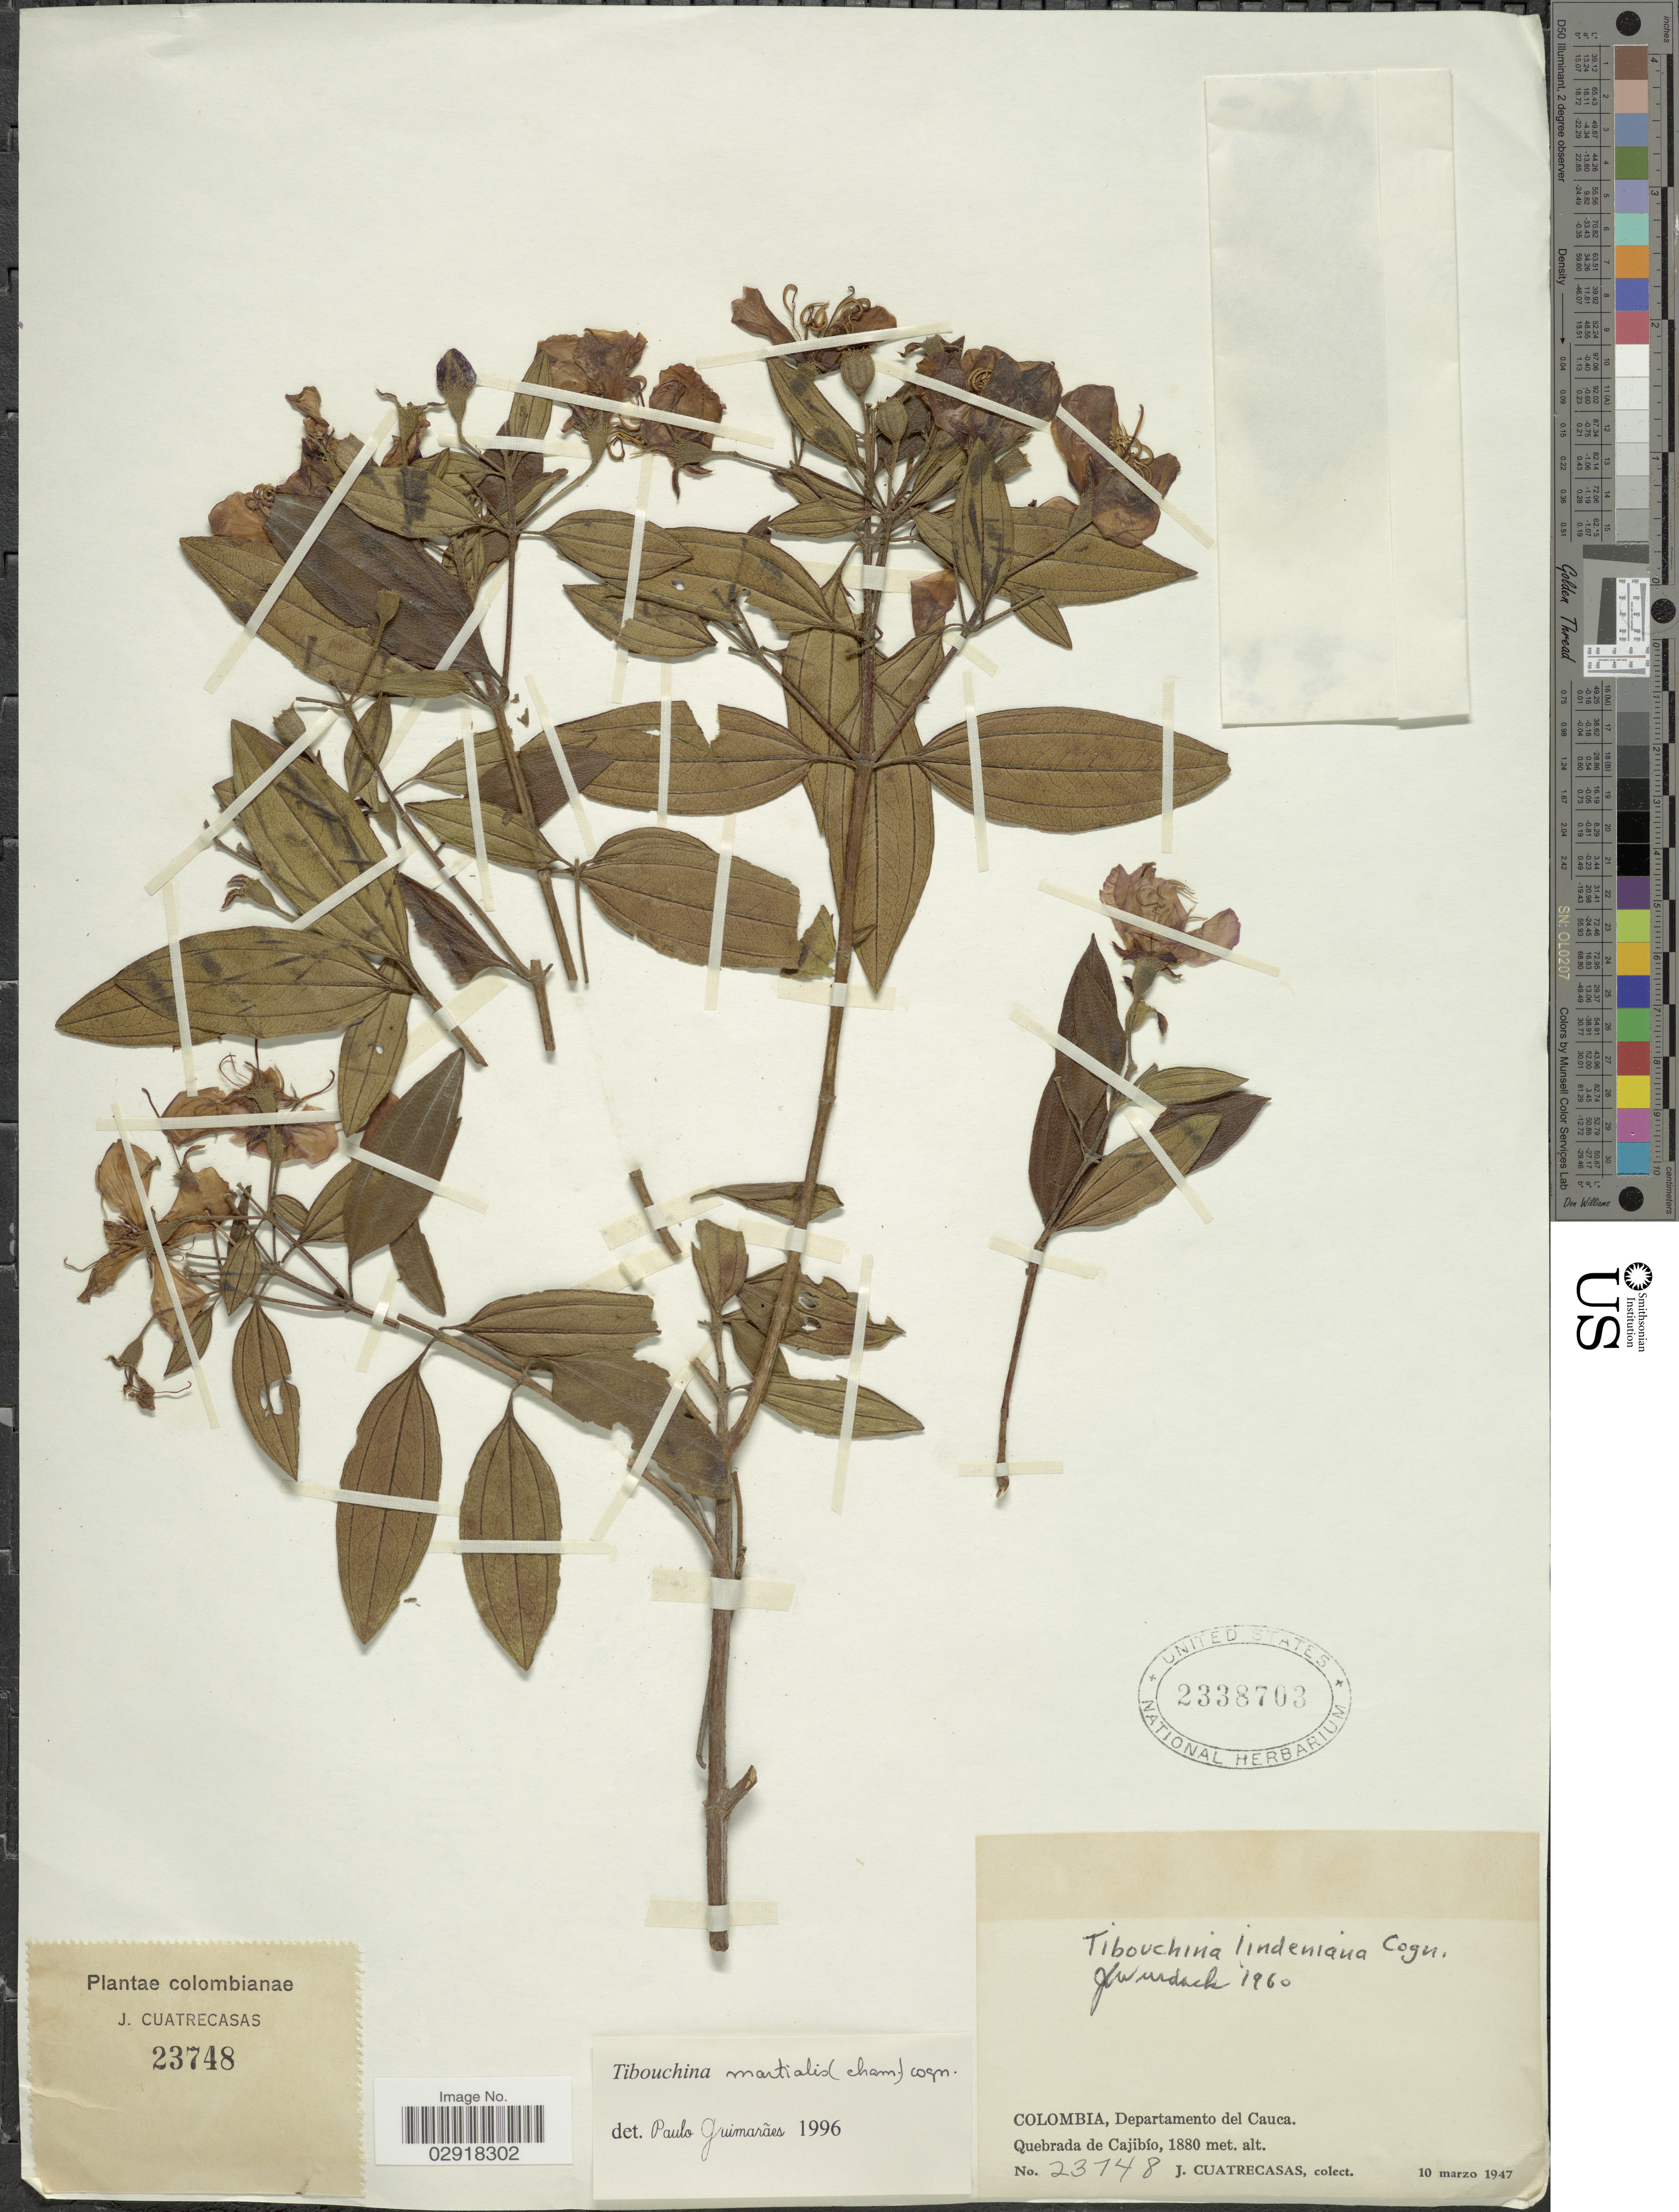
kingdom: Plantae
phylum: Tracheophyta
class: Magnoliopsida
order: Myrtales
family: Melastomataceae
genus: Pleroma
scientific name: Pleroma martiale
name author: (Cham.) Triana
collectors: J. Cuatrecasas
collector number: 23748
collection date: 1947-03-10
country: Colombia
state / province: Cauca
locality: Departamento del Cauca, Quebrada de Cajibío.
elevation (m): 1880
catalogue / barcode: US 2338703